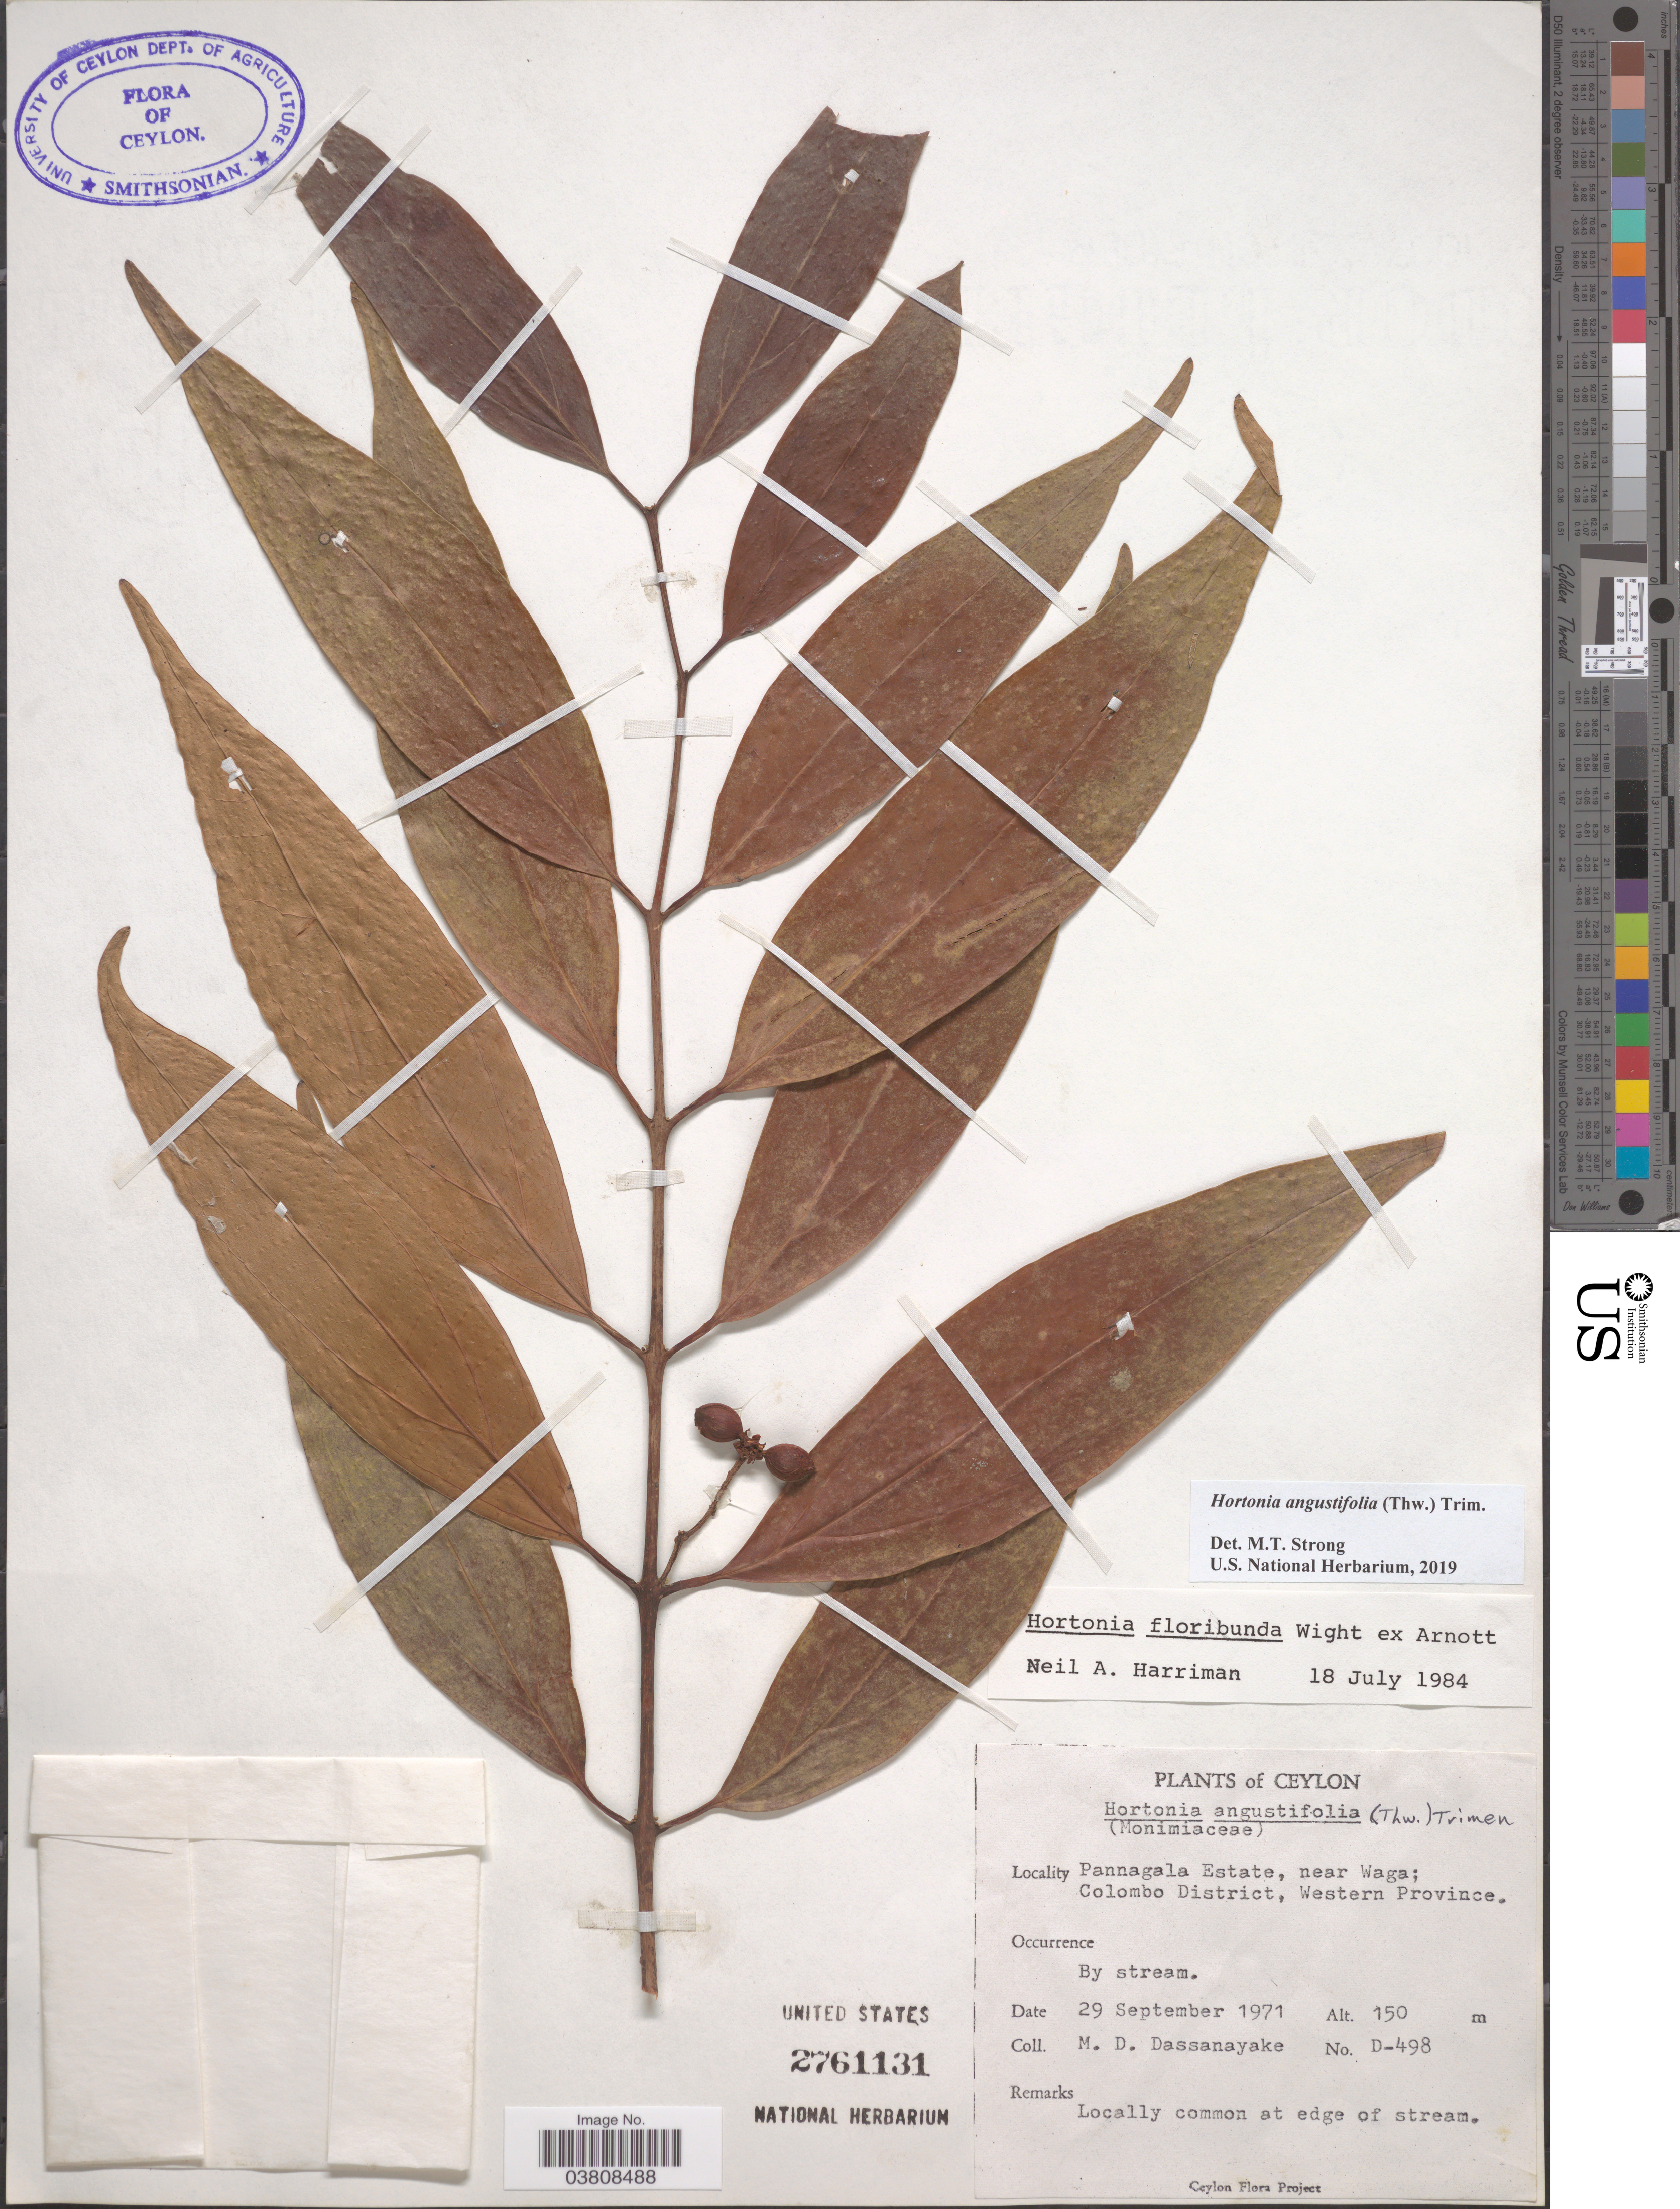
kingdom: Plantae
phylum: Tracheophyta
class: Magnoliopsida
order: Laurales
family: Monimiaceae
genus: Hortonia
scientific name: Hortonia angustifolia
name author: Trimen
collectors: M. D. Dassanayake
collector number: D-498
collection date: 1971-09-29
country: Sri Lanka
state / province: Western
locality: Ceylon. Pannagala Estate, near Waga; Colombo District. By stream.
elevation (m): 150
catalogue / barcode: US 2761131